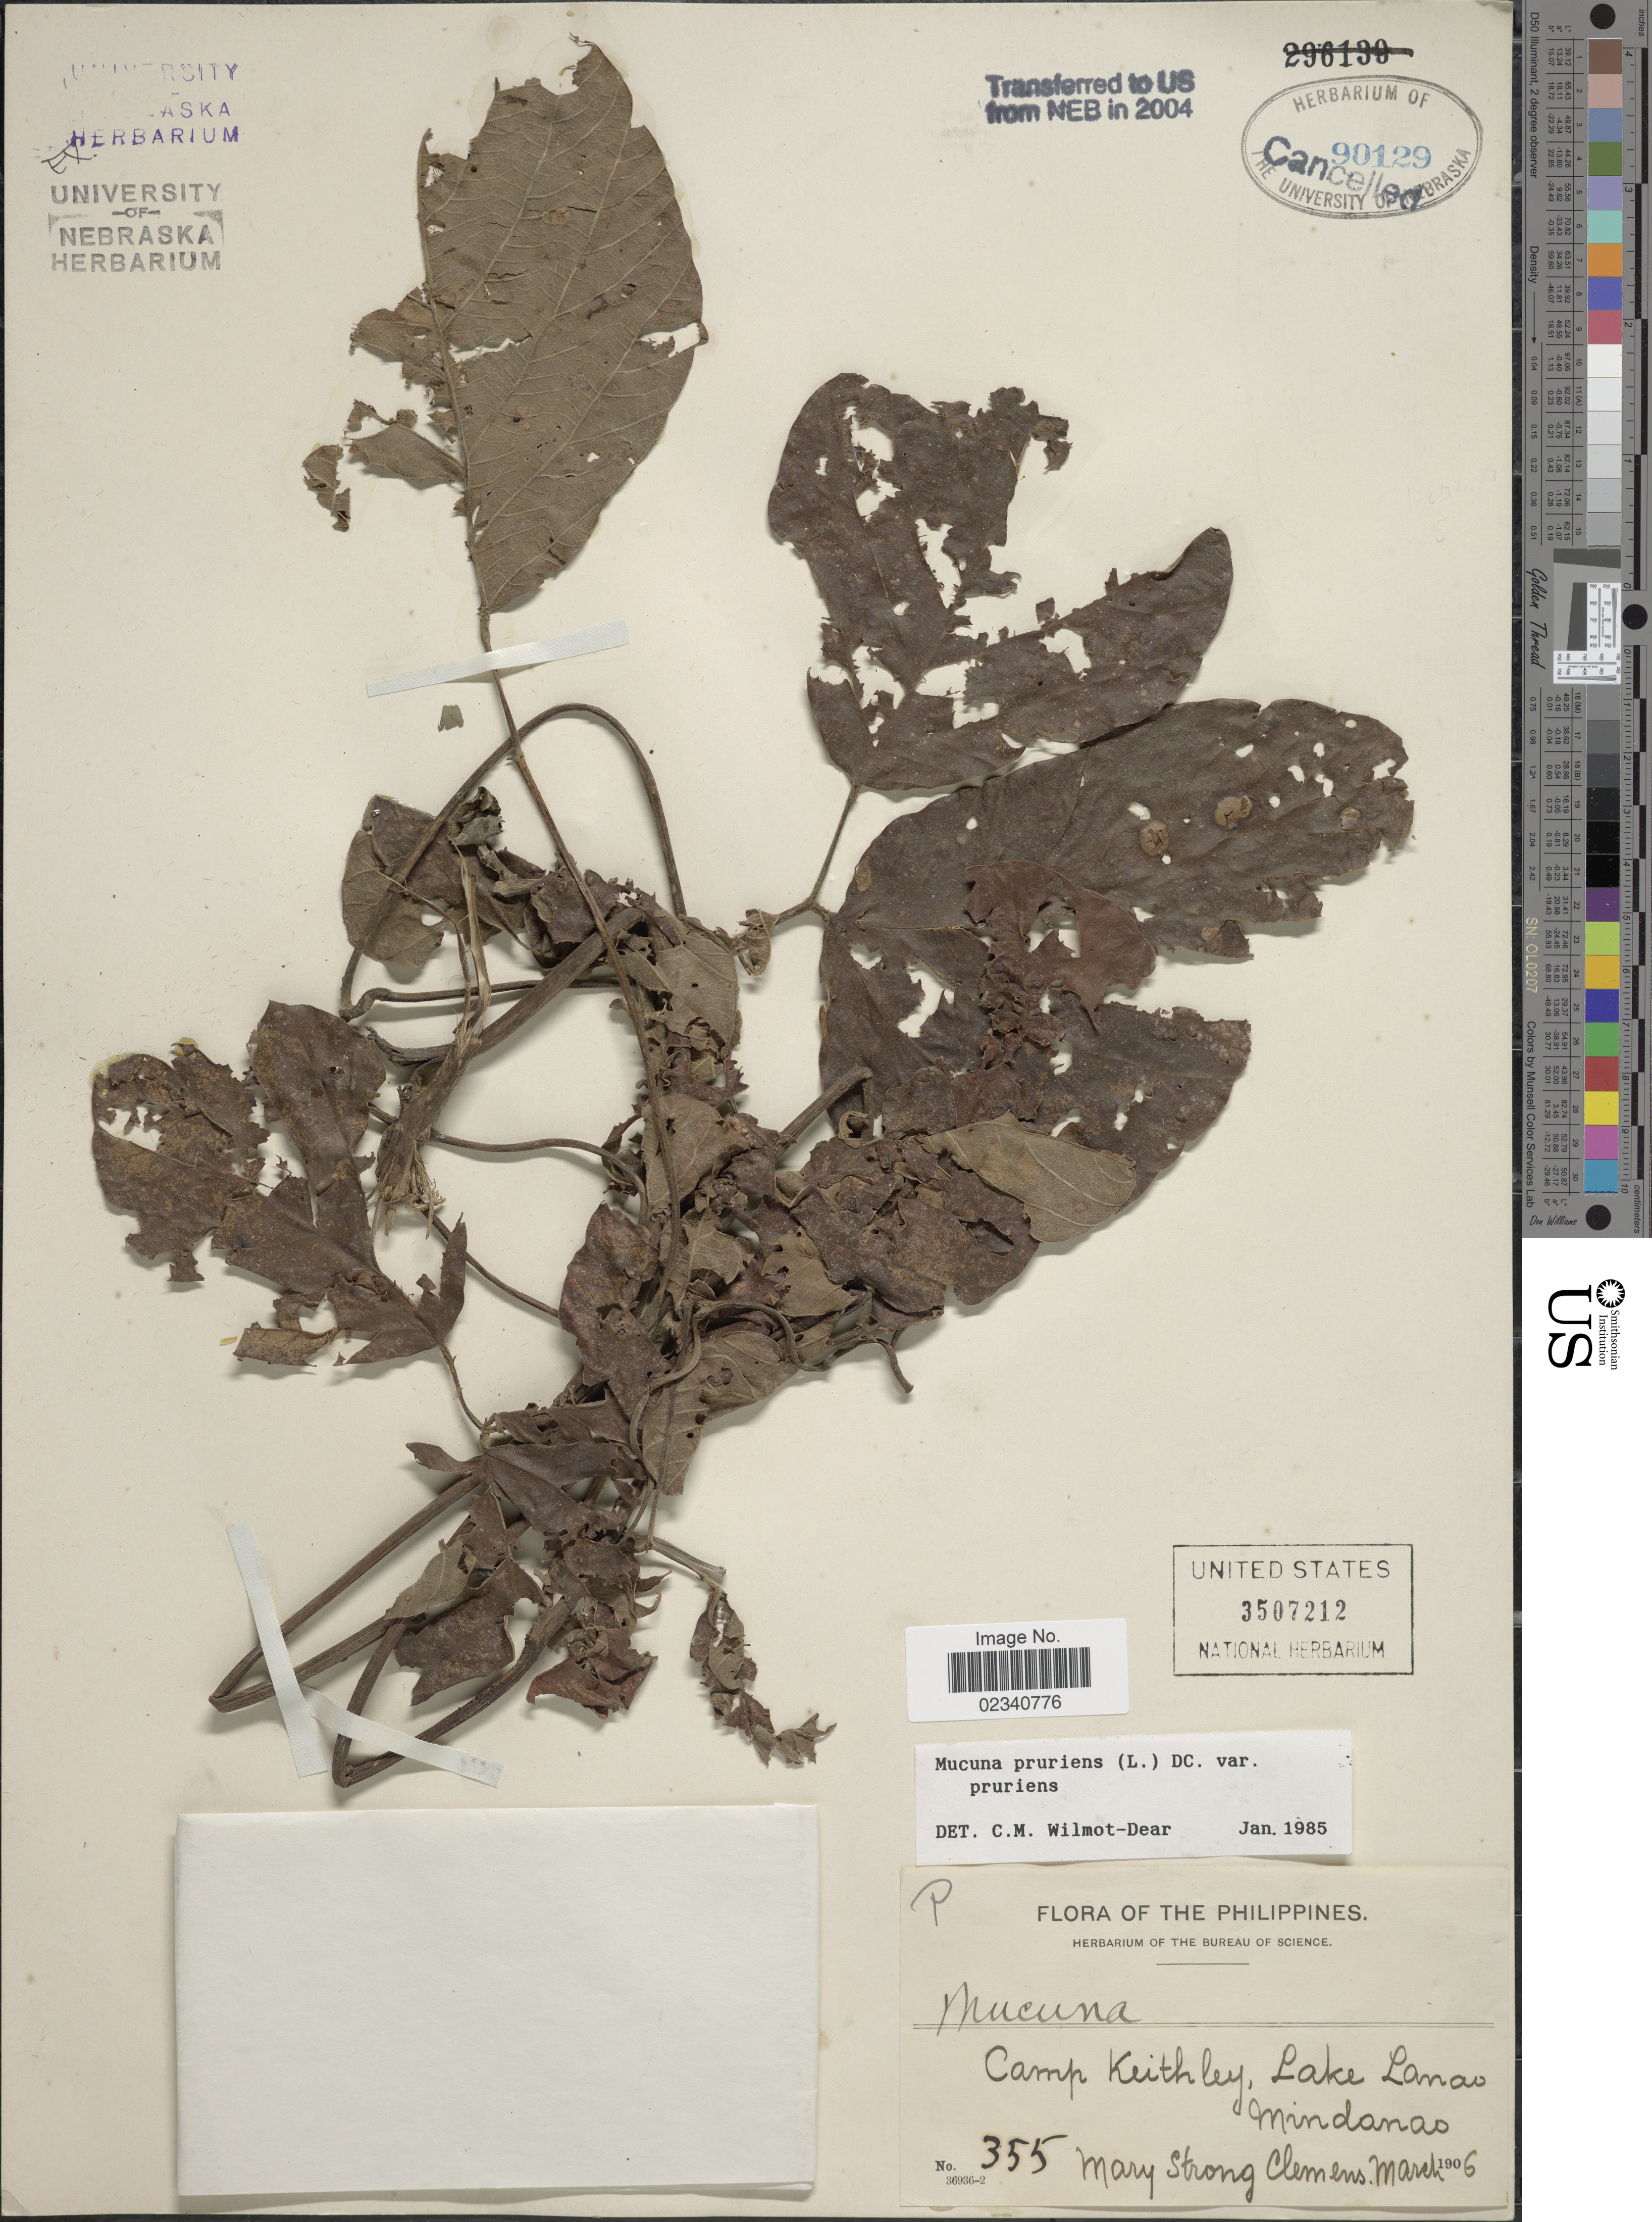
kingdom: Plantae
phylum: Tracheophyta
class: Magnoliopsida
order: Fabales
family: Fabaceae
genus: Mucuna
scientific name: Mucuna pruriens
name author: (L.) DC.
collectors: M. S. Clemens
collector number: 355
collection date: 1906-03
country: Philippines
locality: Camp Keithley, Lake Lamao Mindanao.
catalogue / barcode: US 3507212